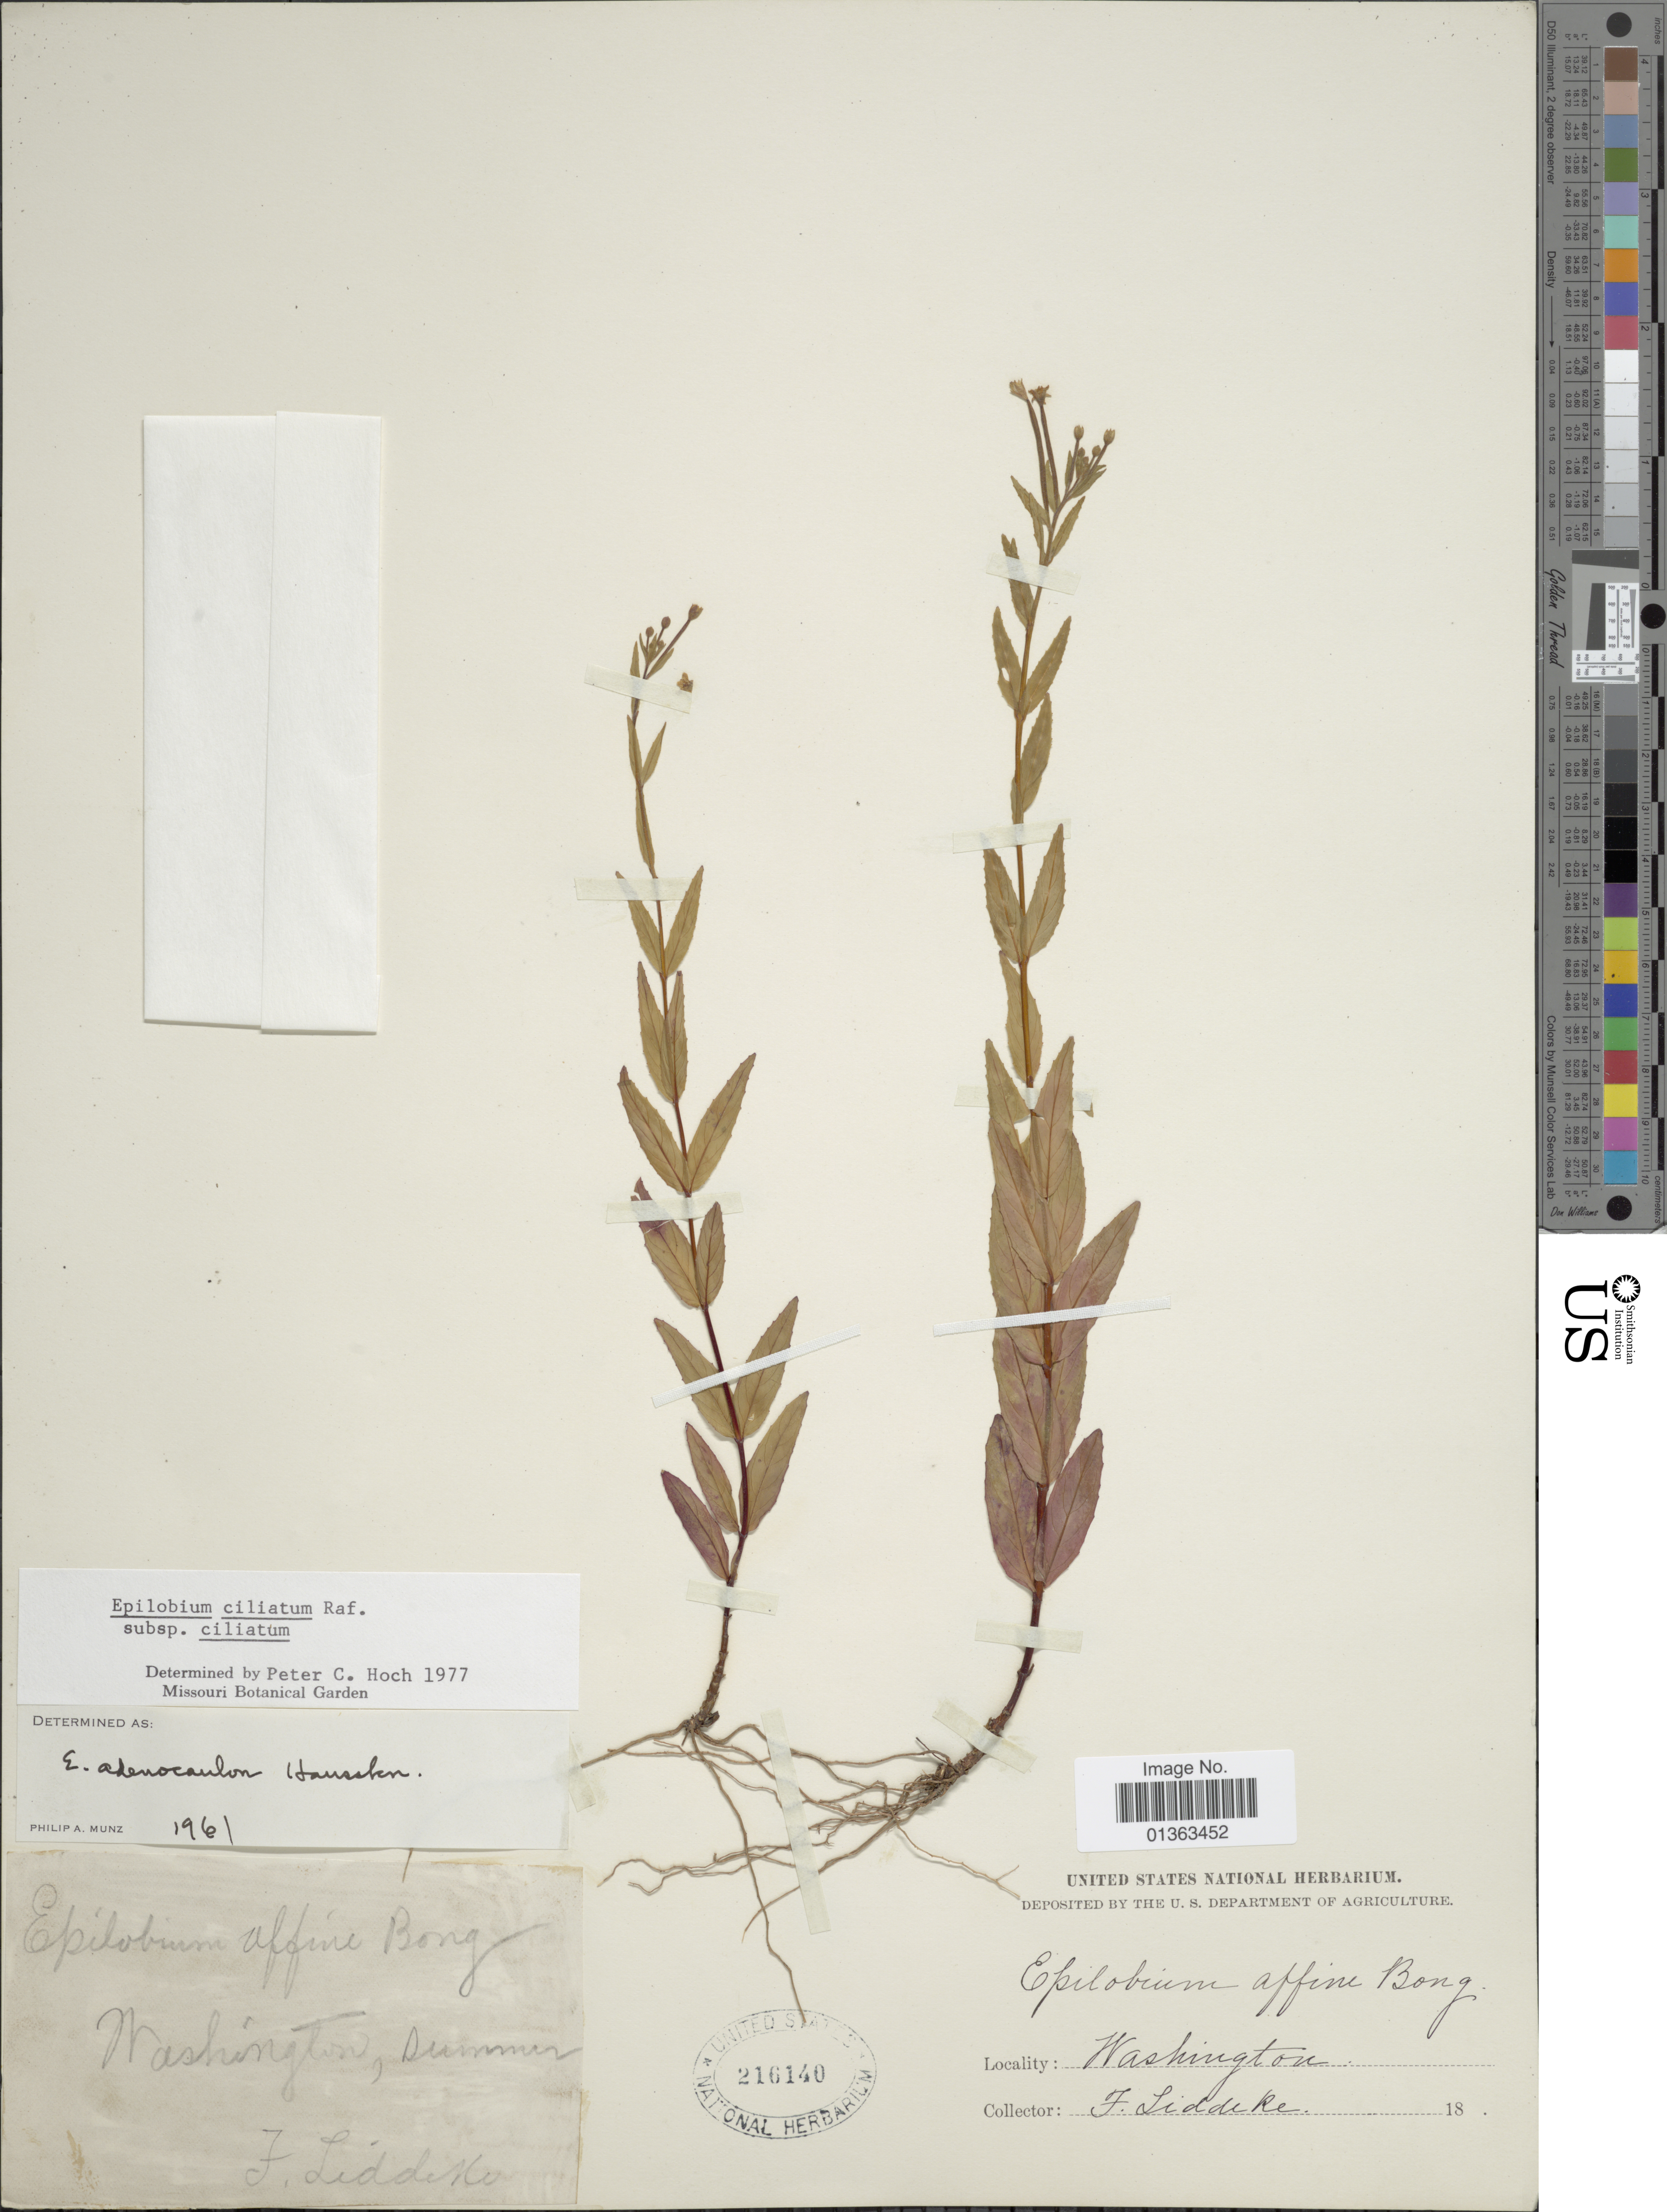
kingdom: Plantae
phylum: Tracheophyta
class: Magnoliopsida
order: Myrtales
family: Onagraceae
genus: Epilobium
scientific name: Epilobium ciliatum subsp. ciliatum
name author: Raf.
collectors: F. Liddeke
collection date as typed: Summer 18--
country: United States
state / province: Washington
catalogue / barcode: US 216140